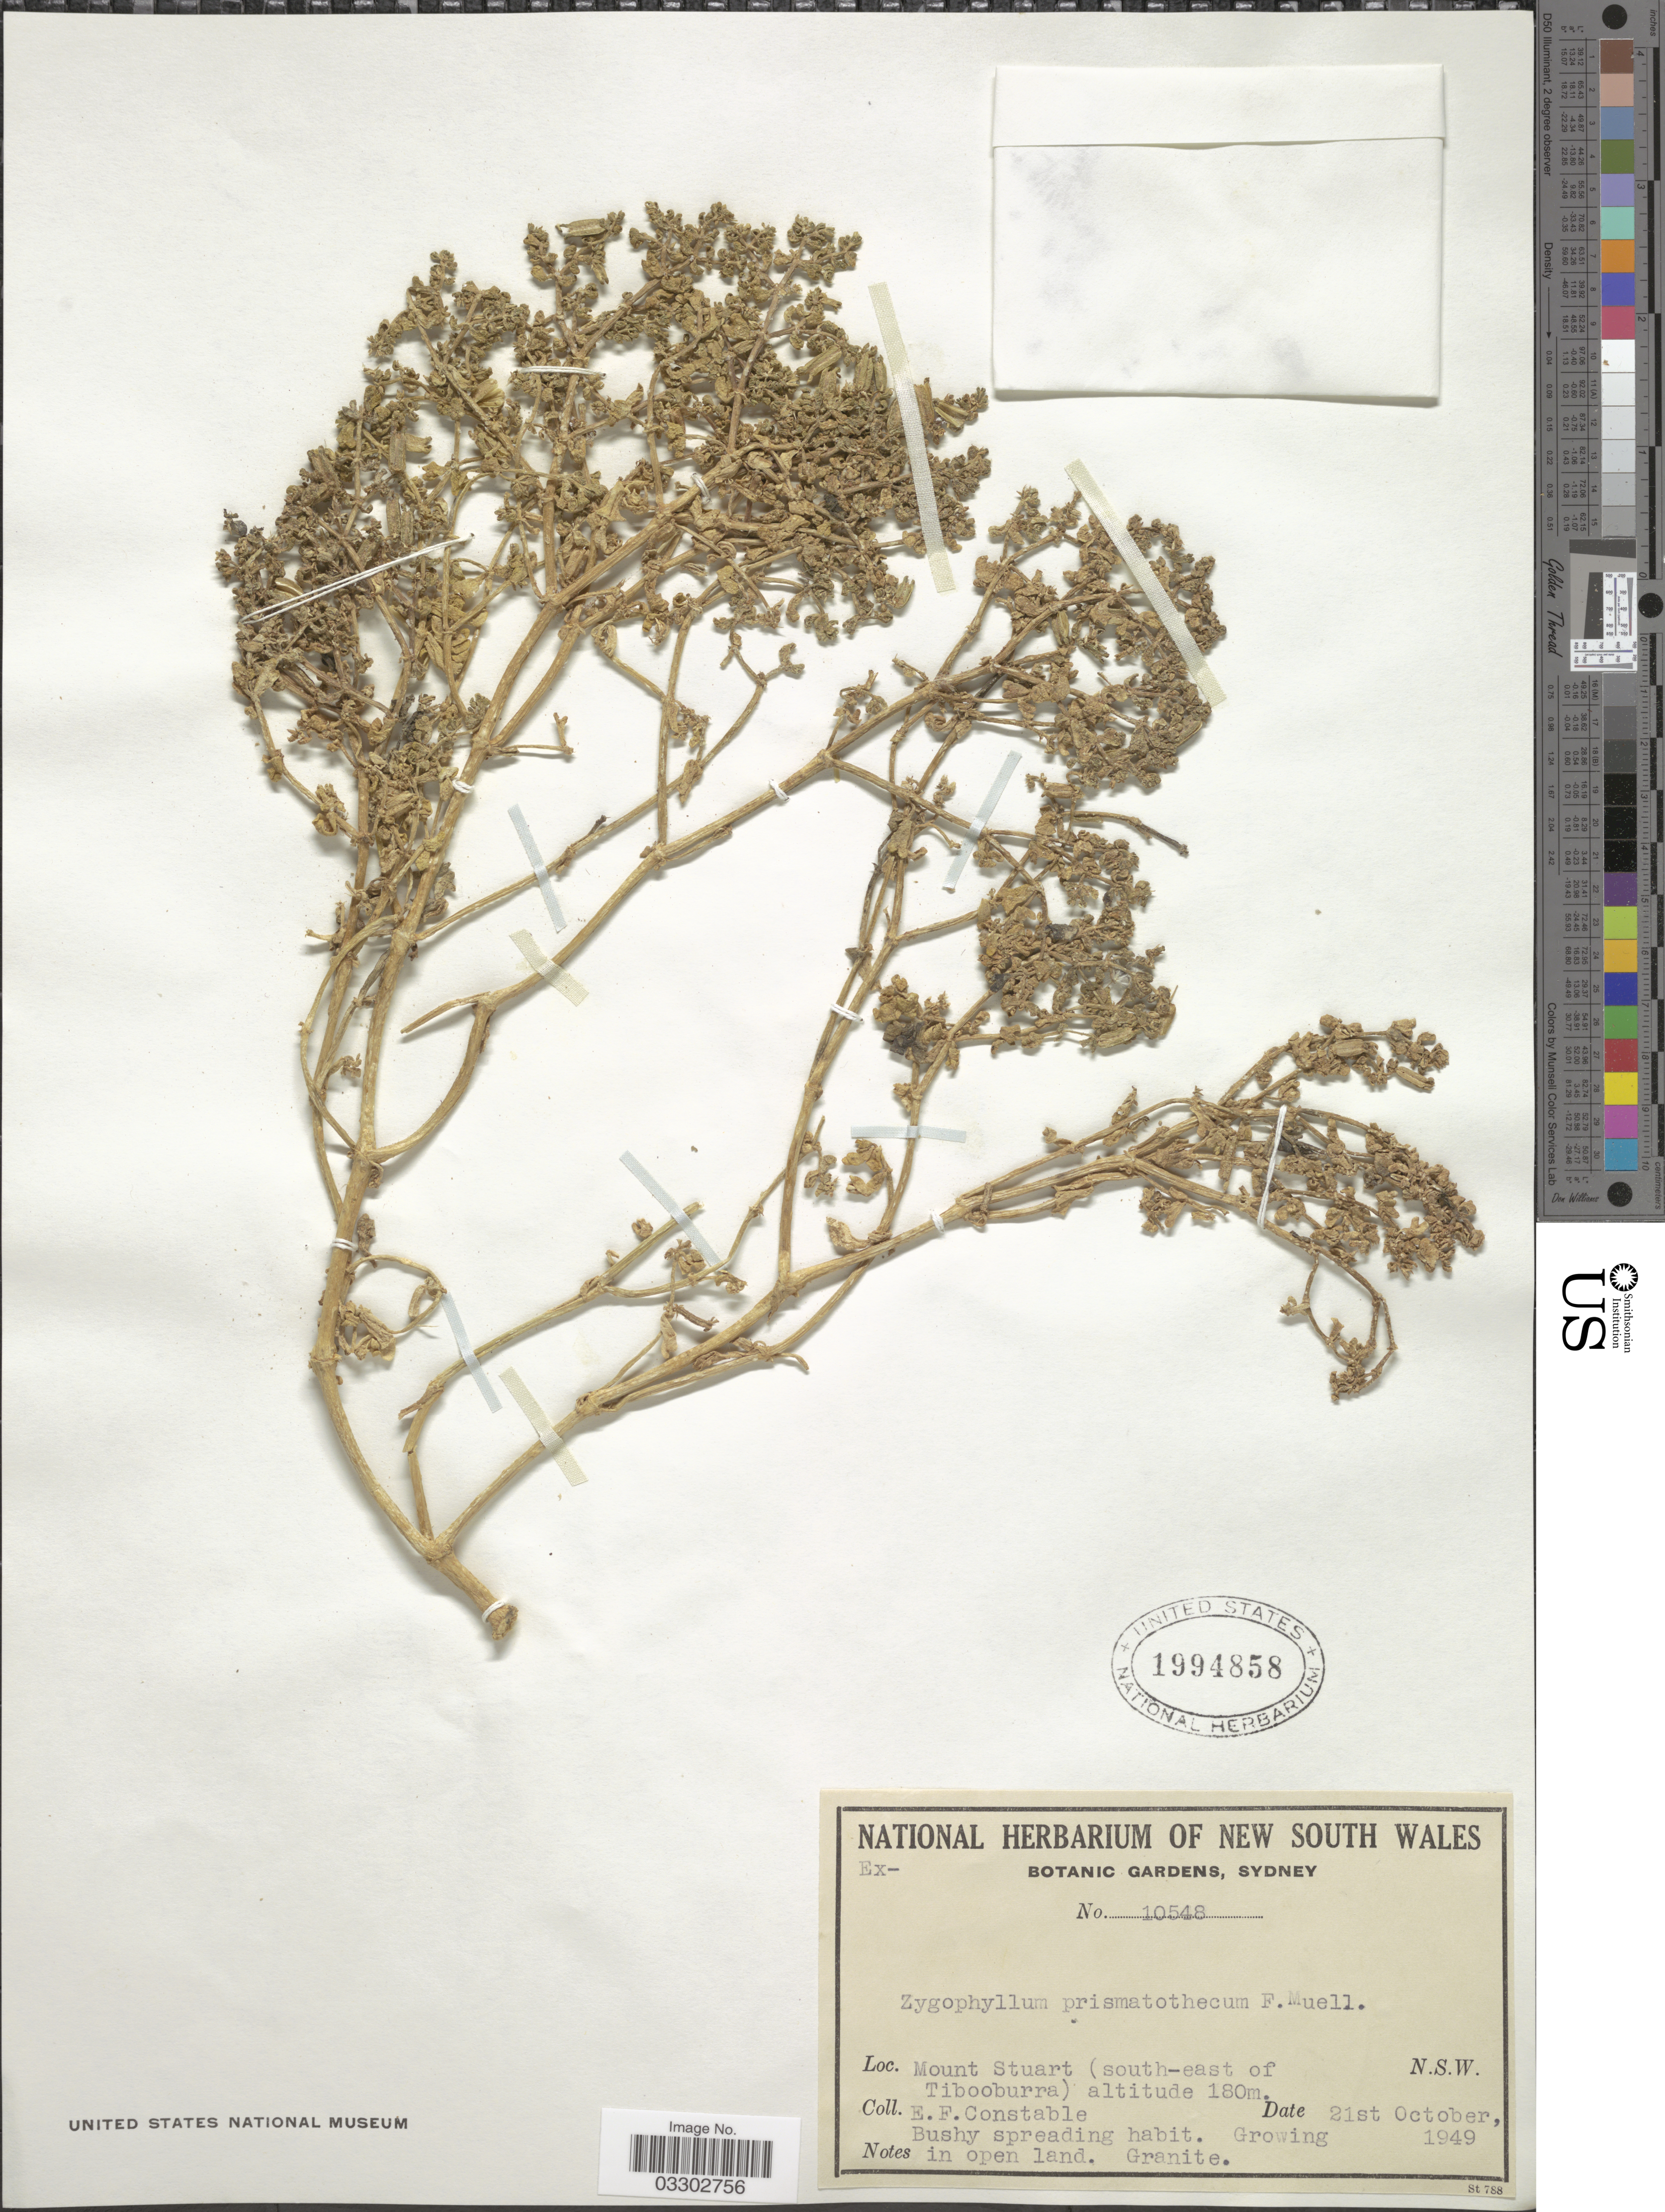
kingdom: Plantae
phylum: Tracheophyta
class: Magnoliopsida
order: Zygophyllales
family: Zygophyllaceae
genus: Roepera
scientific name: Roepera prismatotheca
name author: (F. Muell.) Beier & Thulin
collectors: E. F. Constable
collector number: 10548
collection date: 1949-10-21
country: Australia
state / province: New South Wales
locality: Mount Stuart (south-east of Tibooburra).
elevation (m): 180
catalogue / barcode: US 1994858